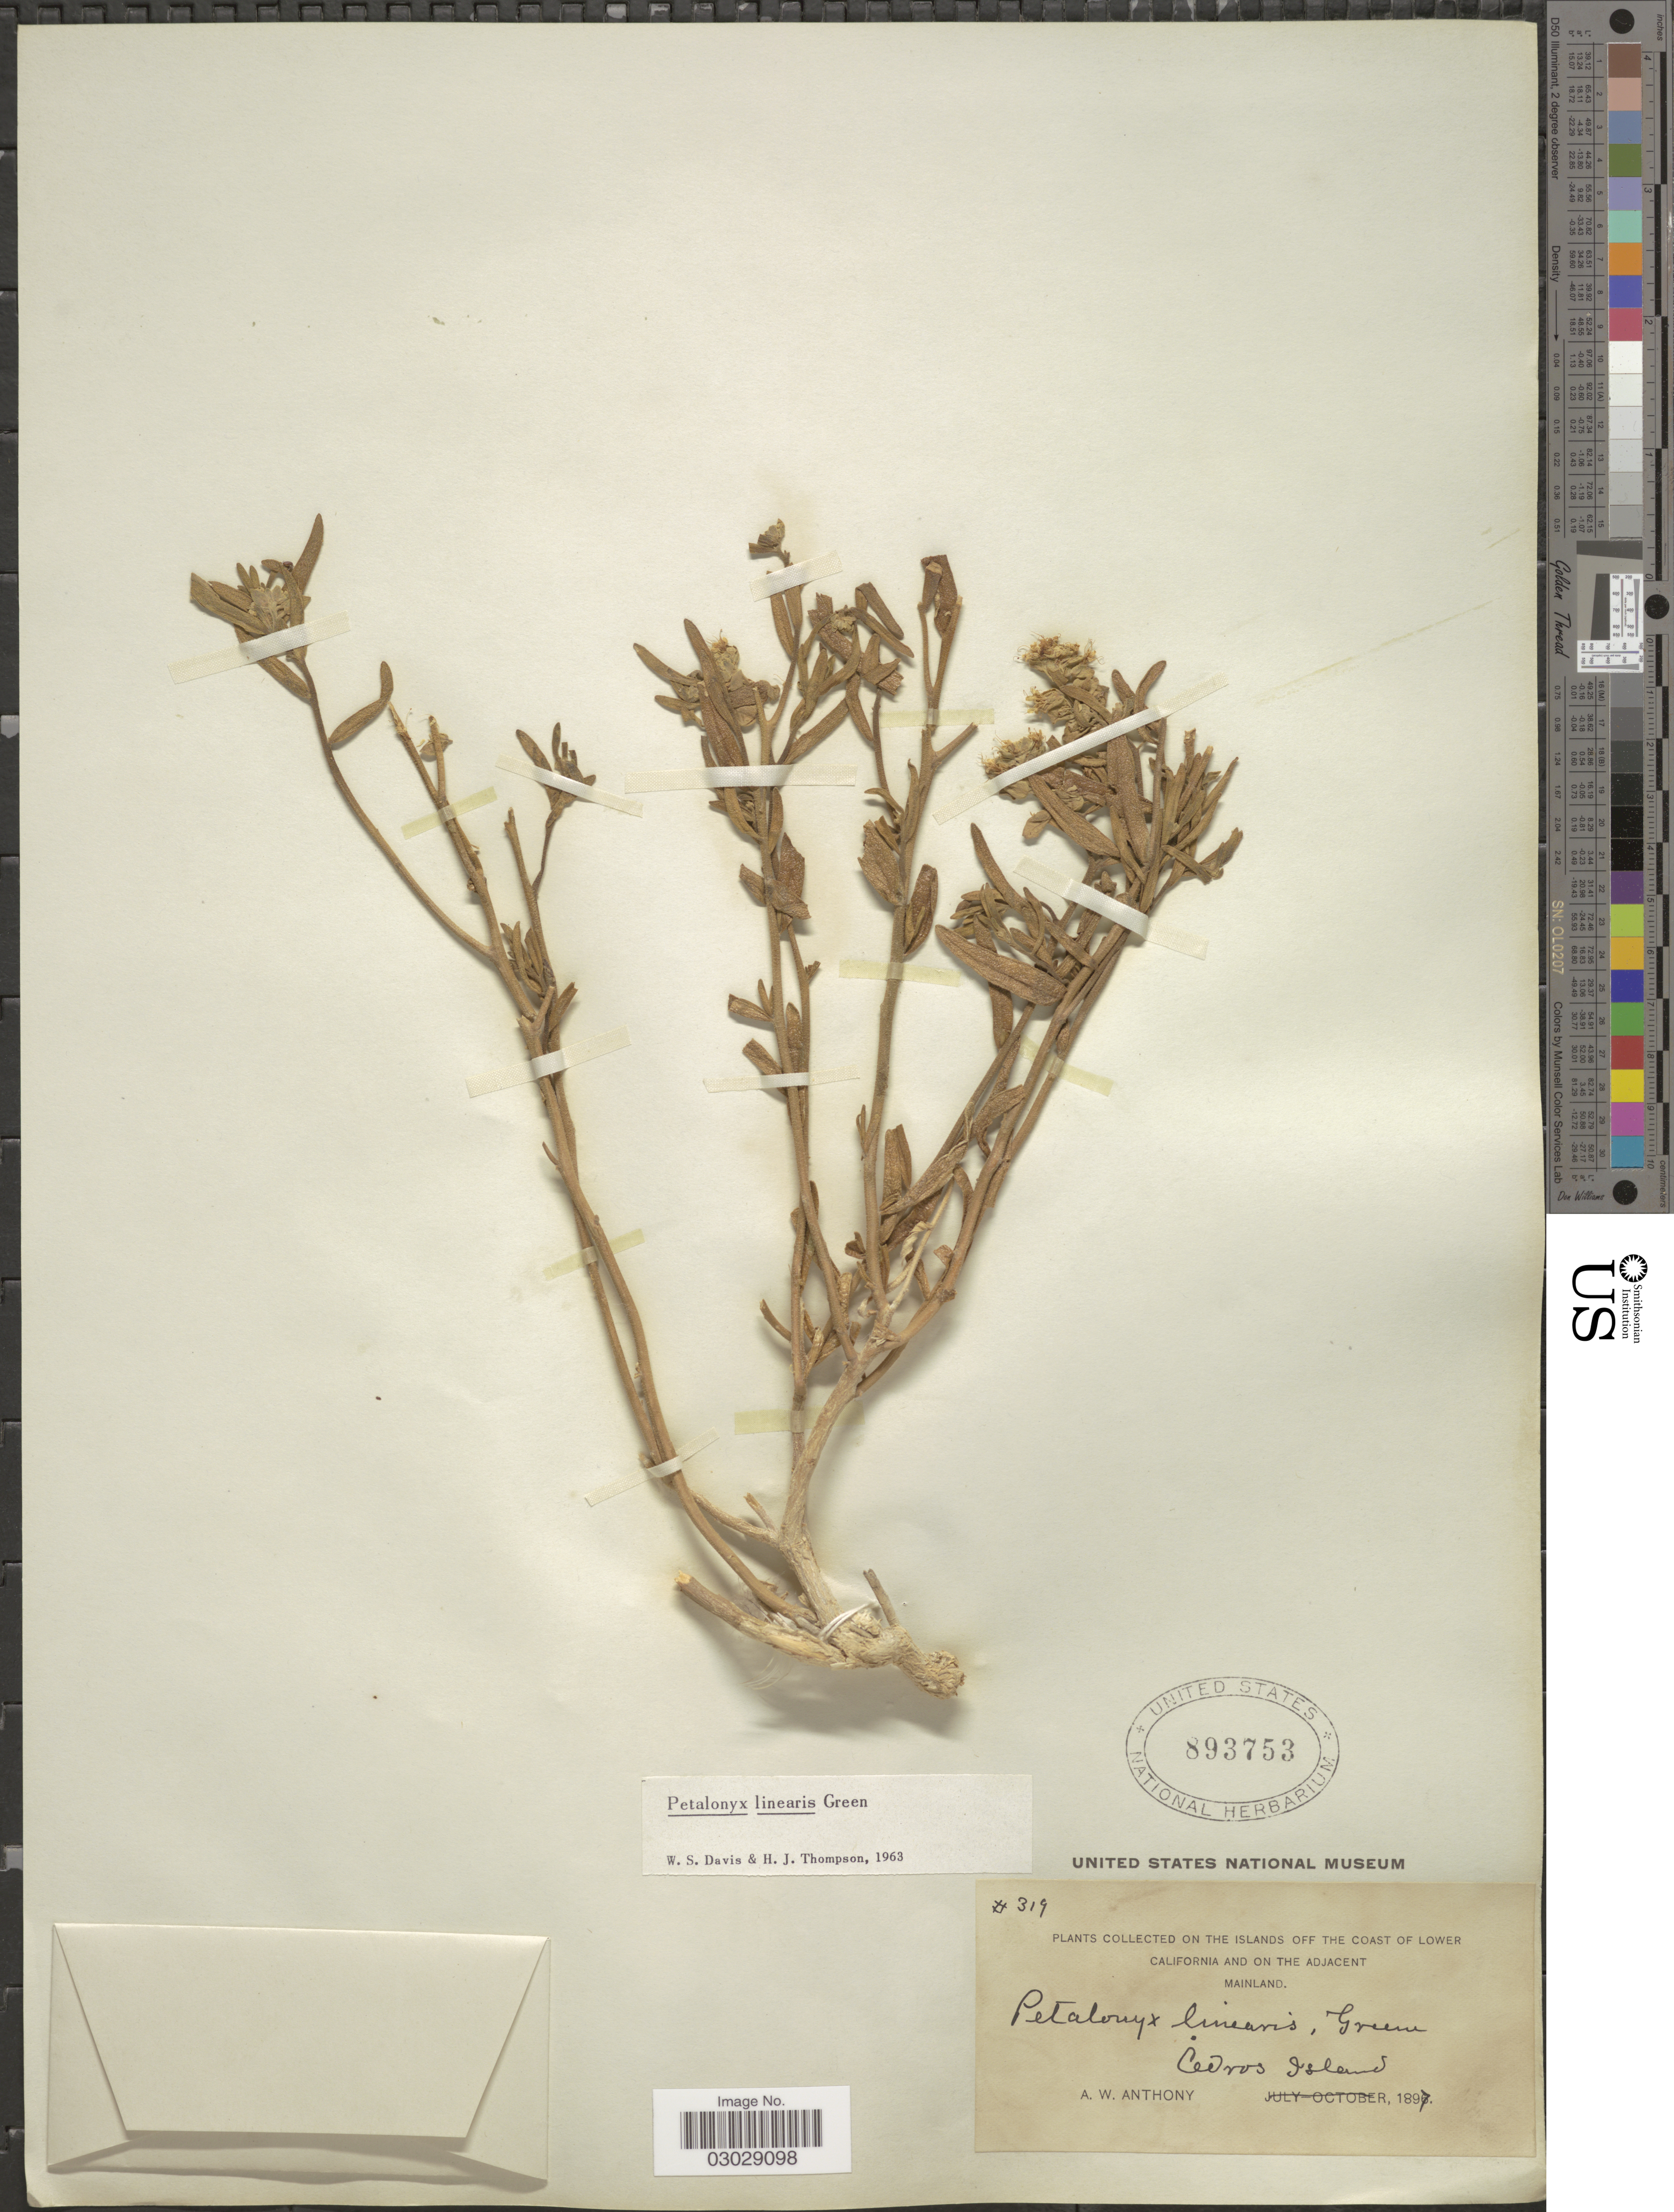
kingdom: Plantae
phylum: Tracheophyta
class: Magnoliopsida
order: Cornales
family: Loasaceae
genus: Petalonyx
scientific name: Petalonyx linearis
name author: Green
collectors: A. W. Anthony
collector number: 319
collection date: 1897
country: Mexico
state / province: Baja California Norte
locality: On the island off the coast of Lower California and on the adjacent mainland. Cedros Island.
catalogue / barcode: US 893753